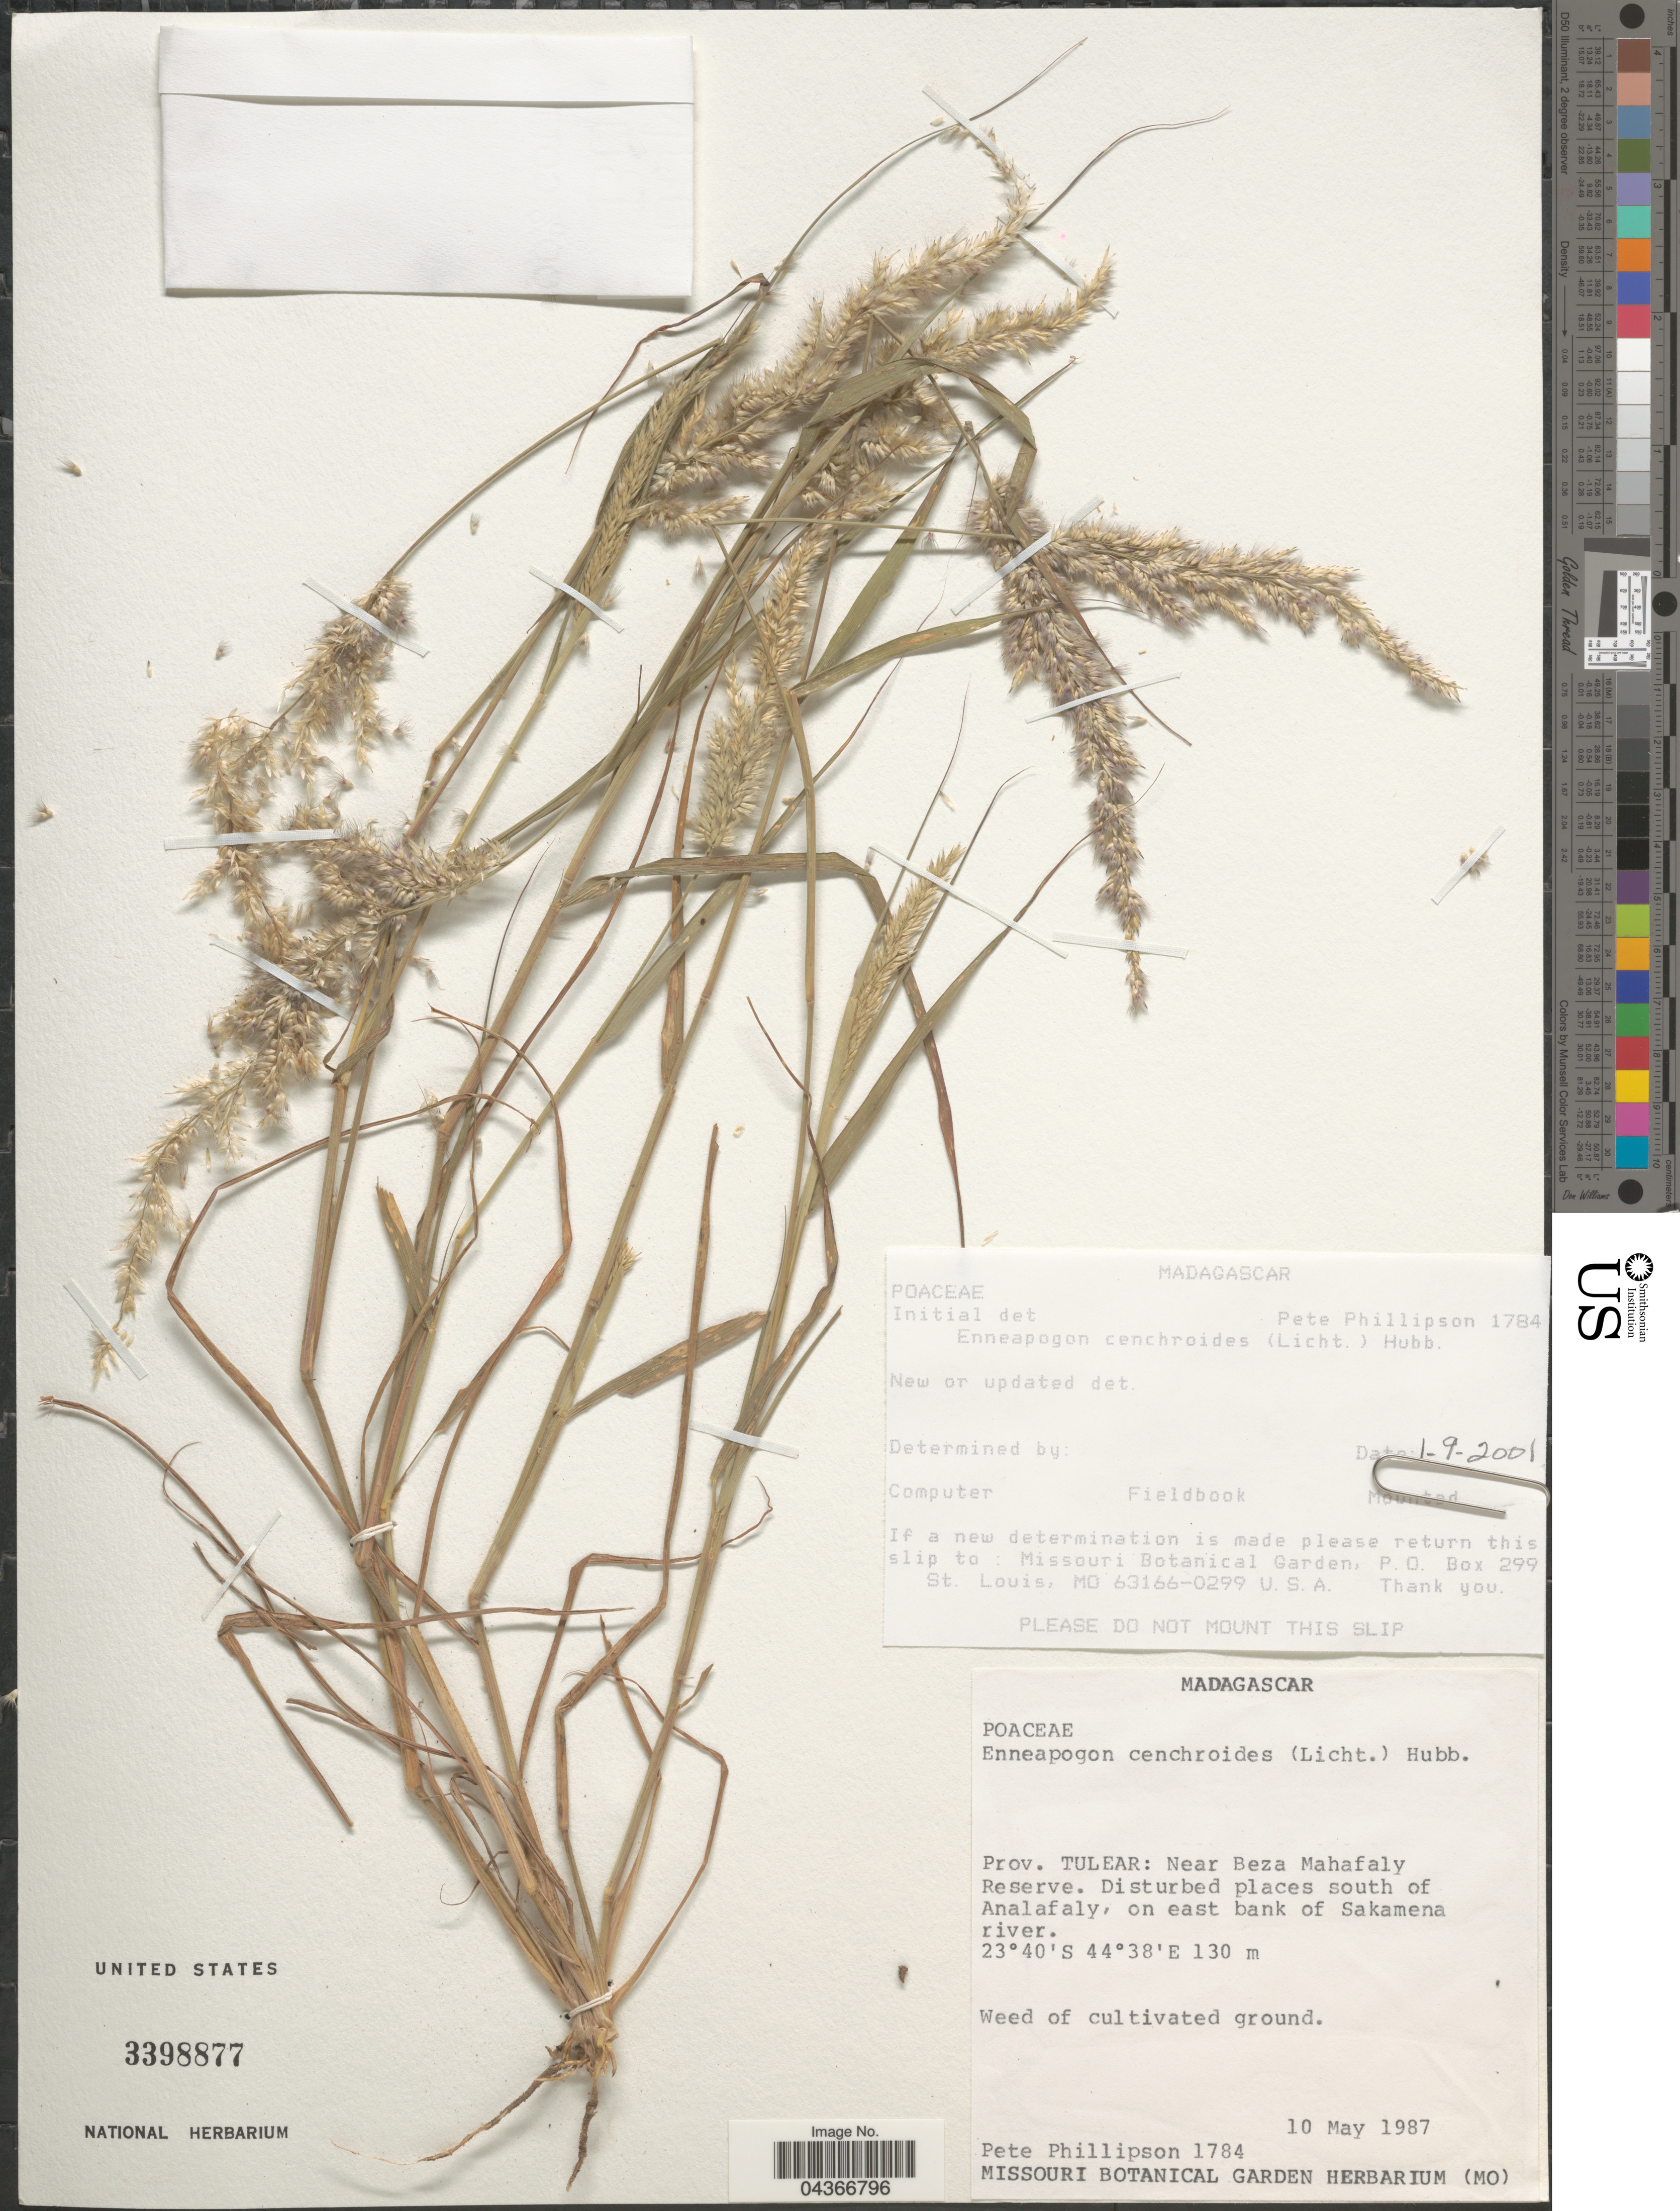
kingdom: Plantae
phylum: Tracheophyta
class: Liliopsida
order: Poales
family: Poaceae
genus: Enneapogon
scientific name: Enneapogon cenchroides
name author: (Licht. ex Roem. & Schult.) C.E. Hubb.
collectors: P. B. Phillipson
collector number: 1784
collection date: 1987-05-10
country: Madagascar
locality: Prov. Tulear: Near Beza Mahafaly Reserve. Disturbed places south of Analafaly, on east bank of Sakamena river.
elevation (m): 130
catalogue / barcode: US 3398877